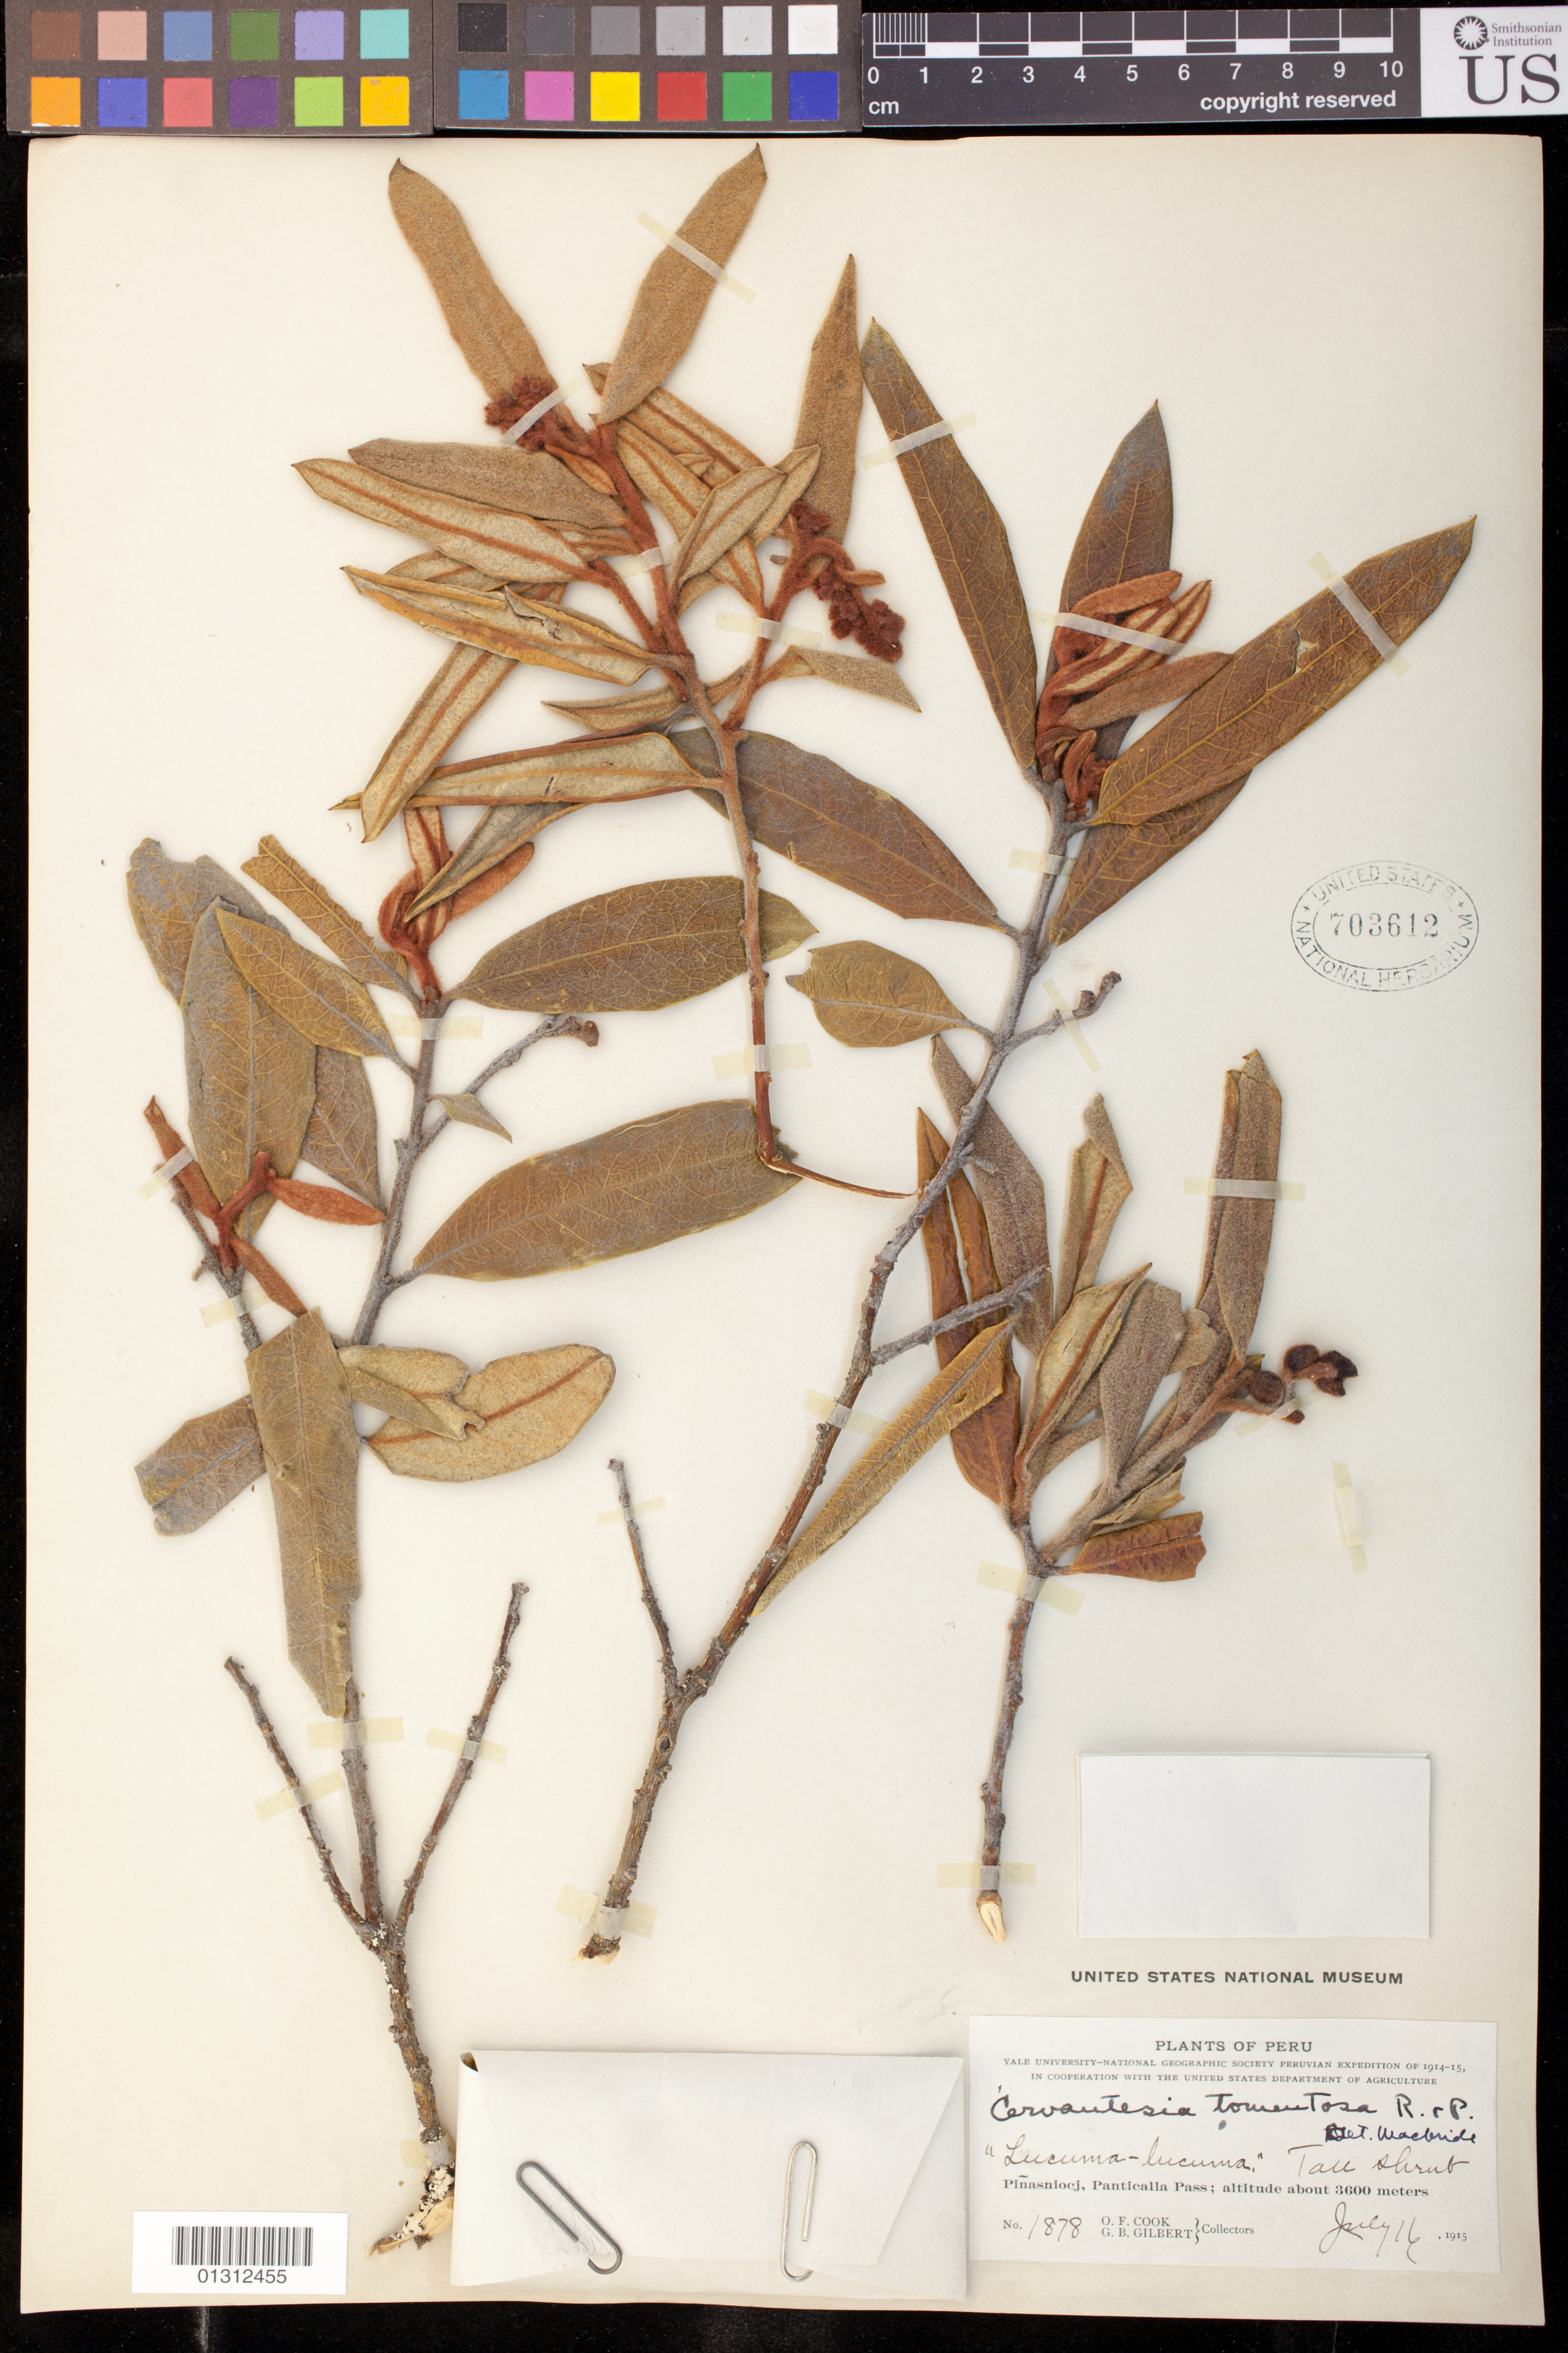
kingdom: Plantae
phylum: Tracheophyta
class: Magnoliopsida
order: Santalales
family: Cervantesiaceae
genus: Cervantesia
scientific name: Cervantesia tomentosa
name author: Ruiz & Pavón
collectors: O. F. Cook & G. B. Gilbert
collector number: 1878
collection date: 1915-07-16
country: Peru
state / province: Cusco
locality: Pi├▒asniocj, Panticalla Pass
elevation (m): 3600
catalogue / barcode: US 703612